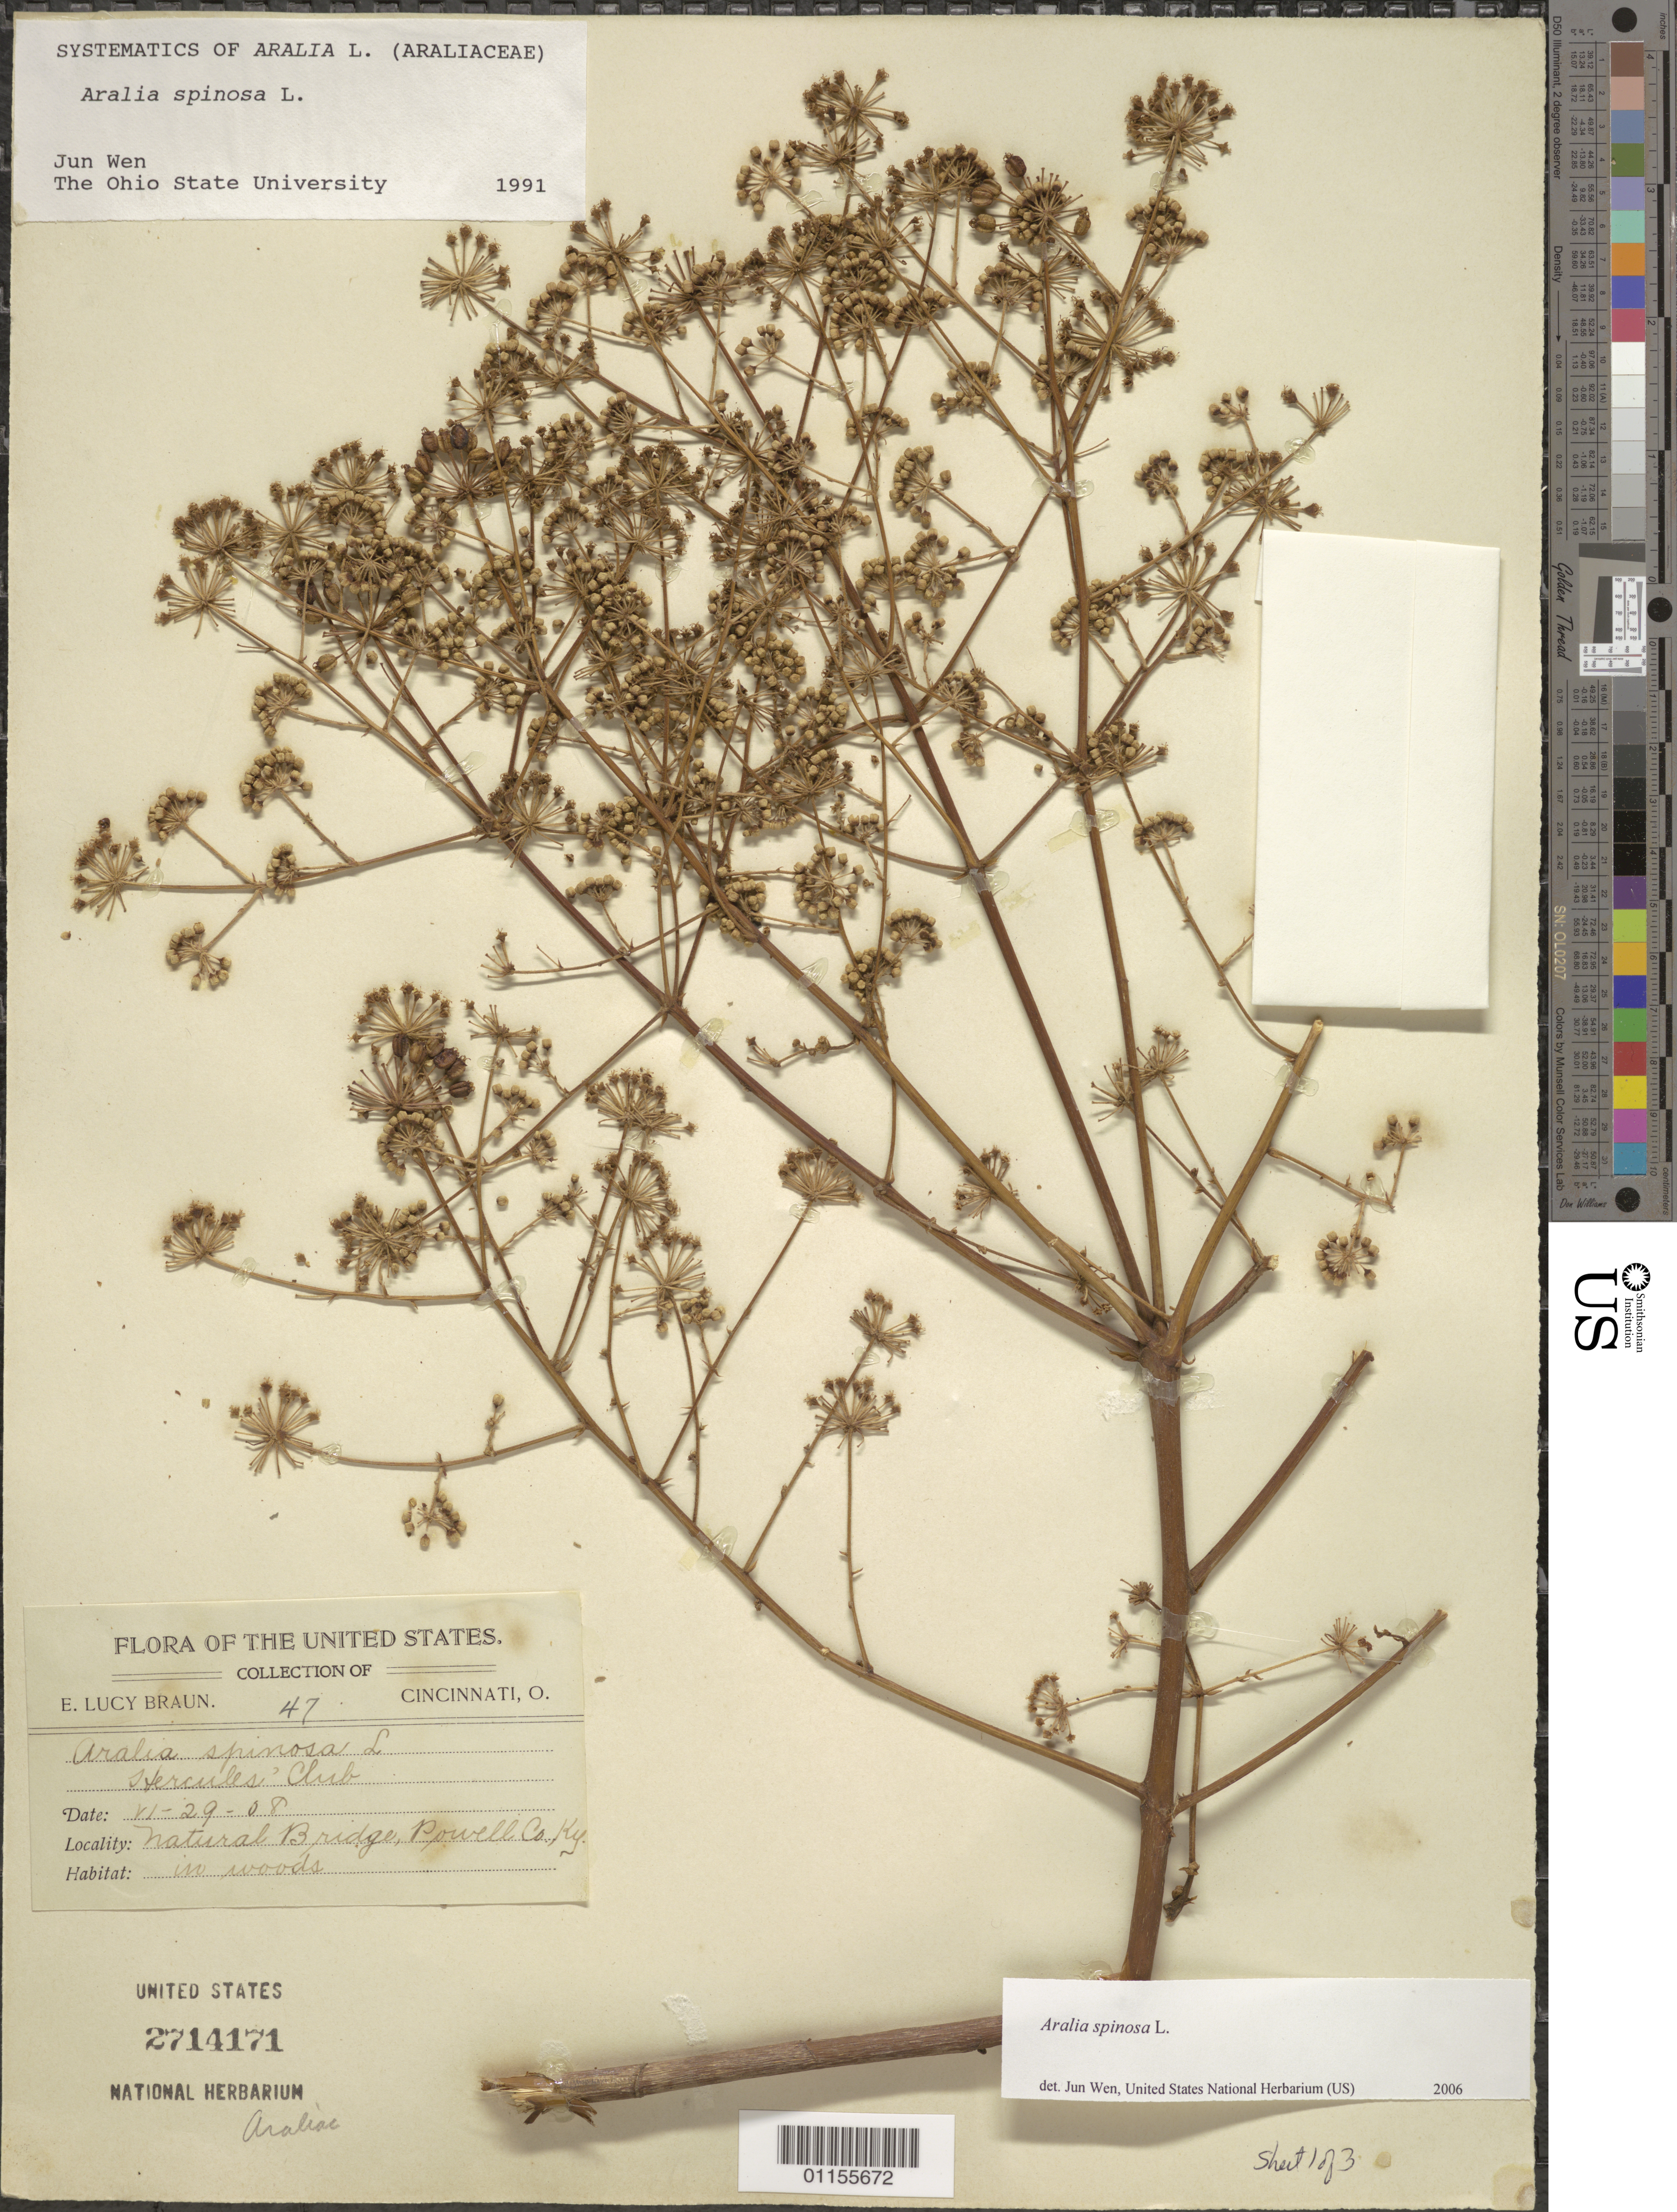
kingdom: Plantae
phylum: Tracheophyta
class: Magnoliopsida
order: Apiales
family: Araliaceae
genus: Aralia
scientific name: Aralia spinosa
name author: L.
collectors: E. L. Braun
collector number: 47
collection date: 1908-06-29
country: United States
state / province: Kentucky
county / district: Powell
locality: Natural Bridge.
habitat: In woods.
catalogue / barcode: US 2714171